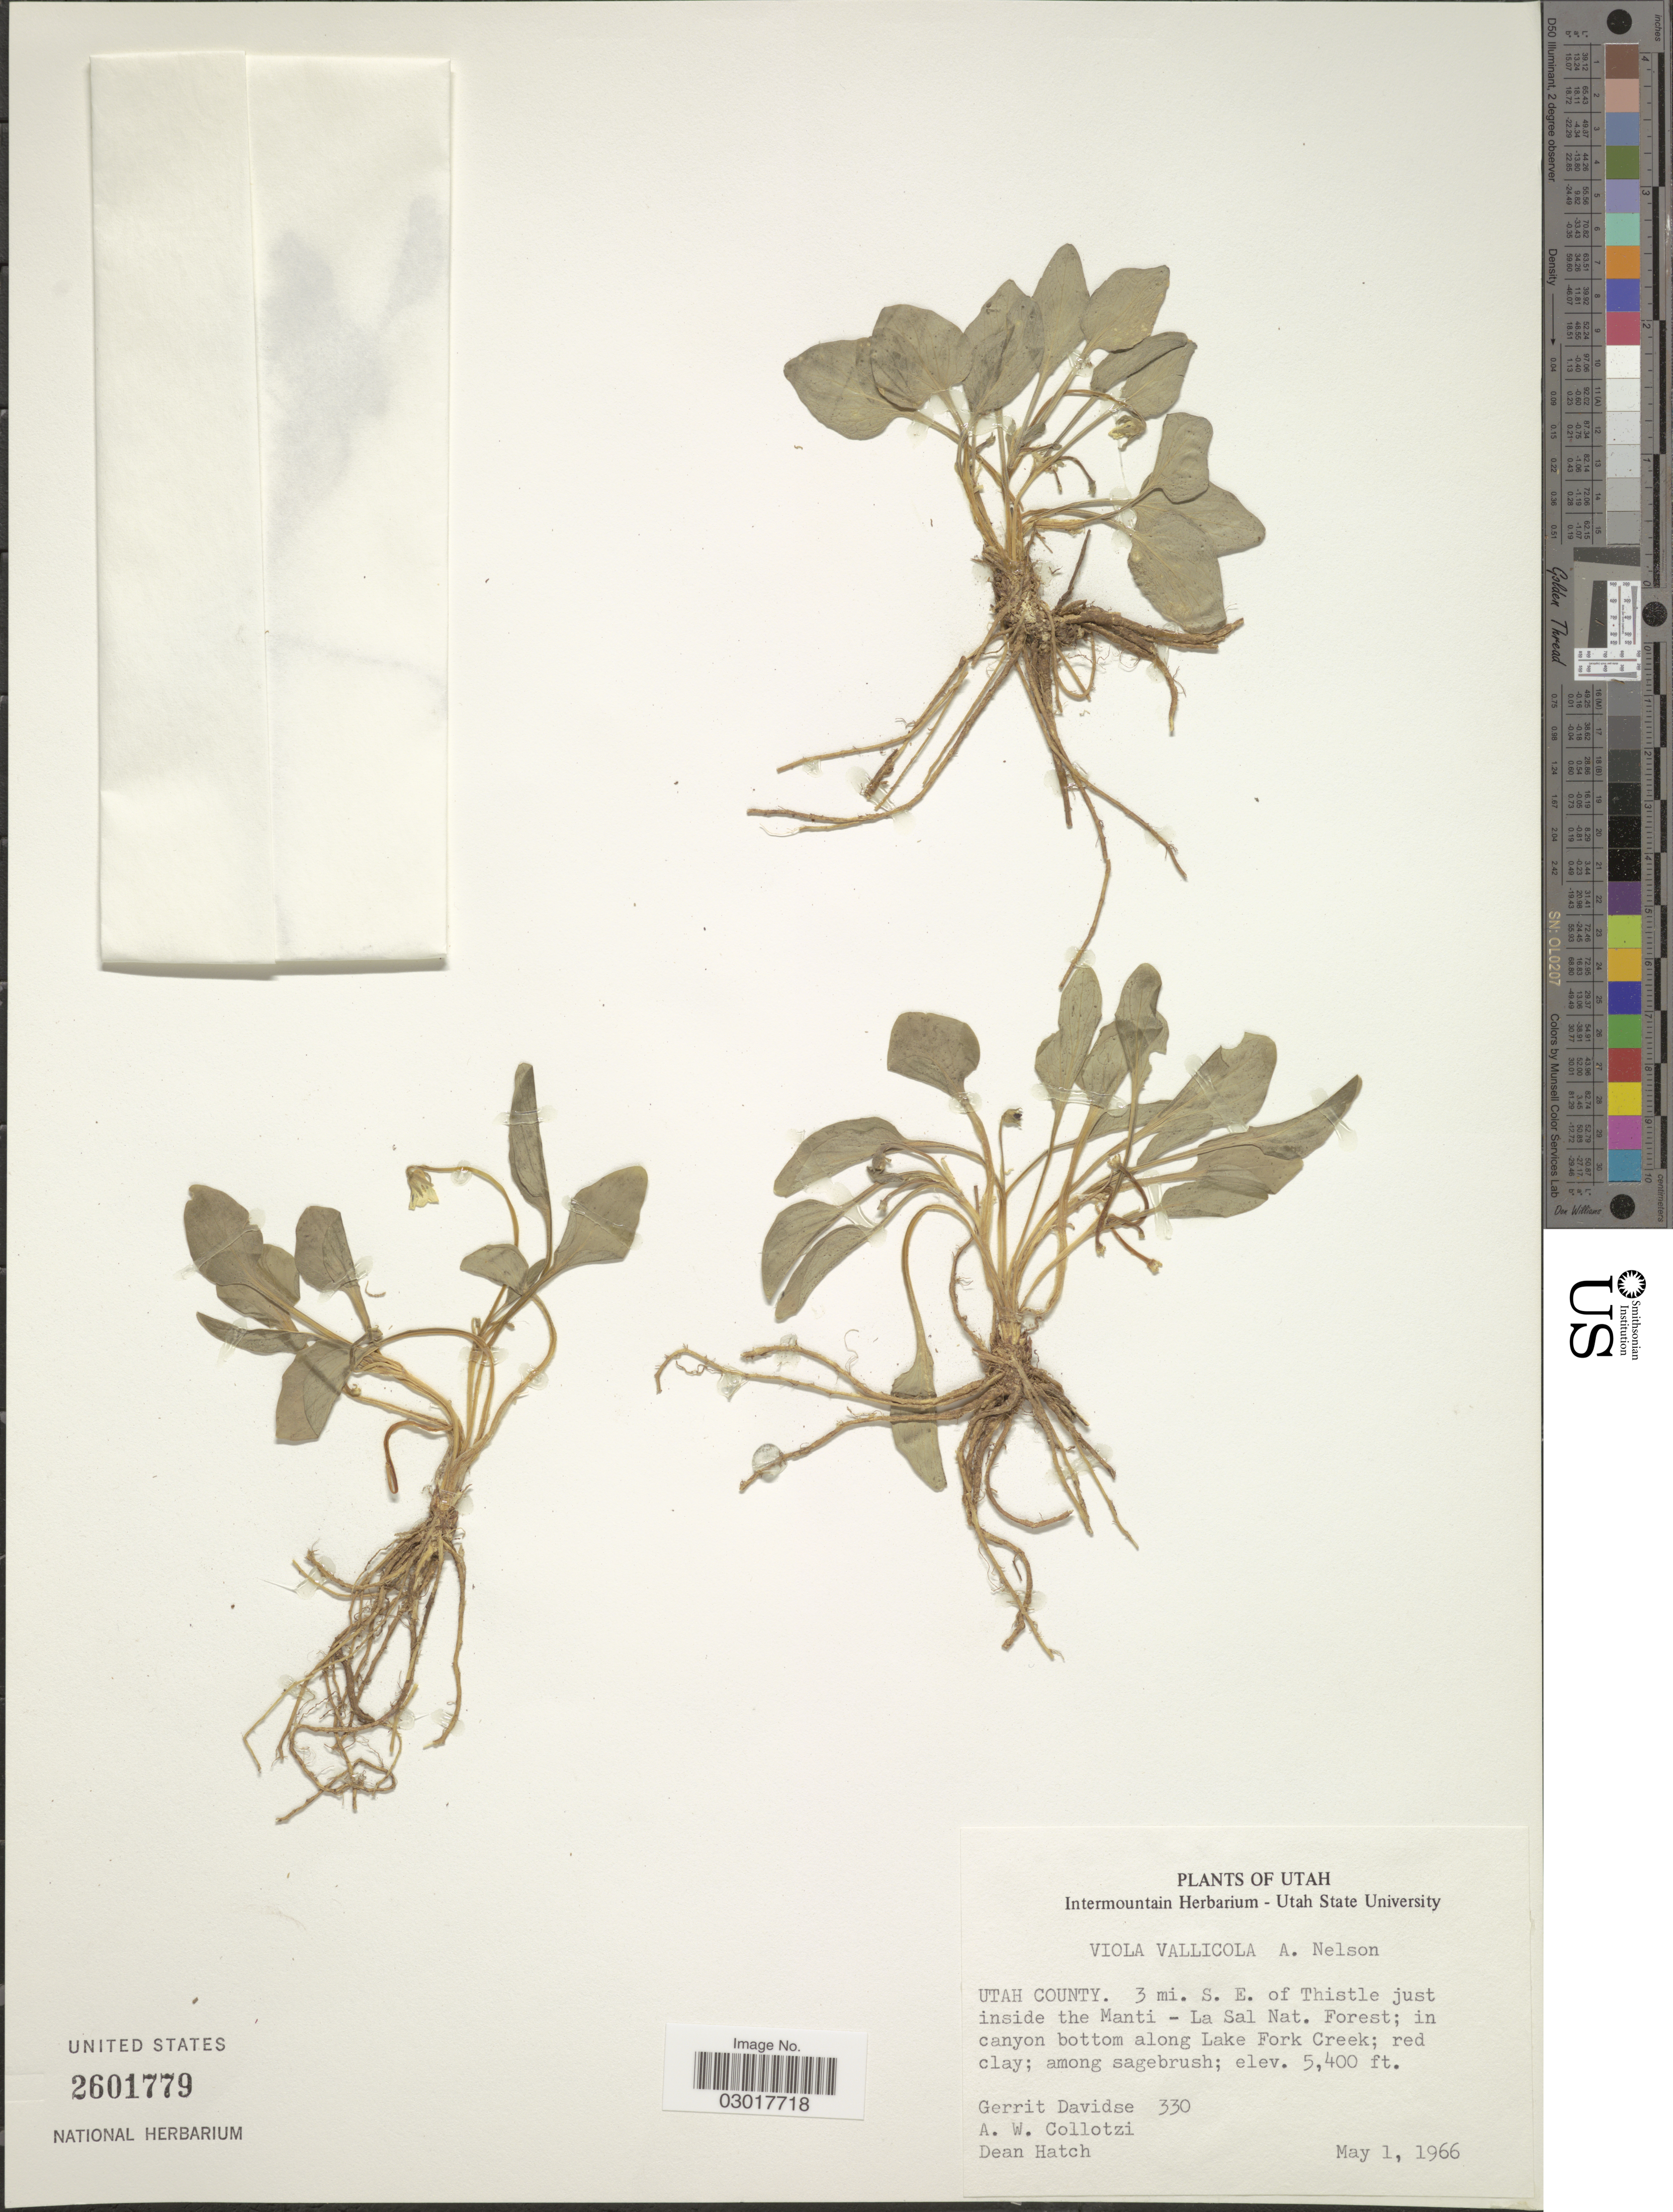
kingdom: Plantae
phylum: Tracheophyta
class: Magnoliopsida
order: Malpighiales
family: Violaceae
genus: Viola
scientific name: Viola vallicola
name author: A. Nelson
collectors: G. Davidse, A. W. Collotzi & D. Hatch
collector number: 330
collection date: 1966-05-01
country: United States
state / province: Utah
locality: Utah County. 3 mi. S.E. of Thistle just inside the Manti - La Sal Nat. Forest; in canyon bottom along Lake Fork Creek.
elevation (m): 1646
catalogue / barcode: US 2601779